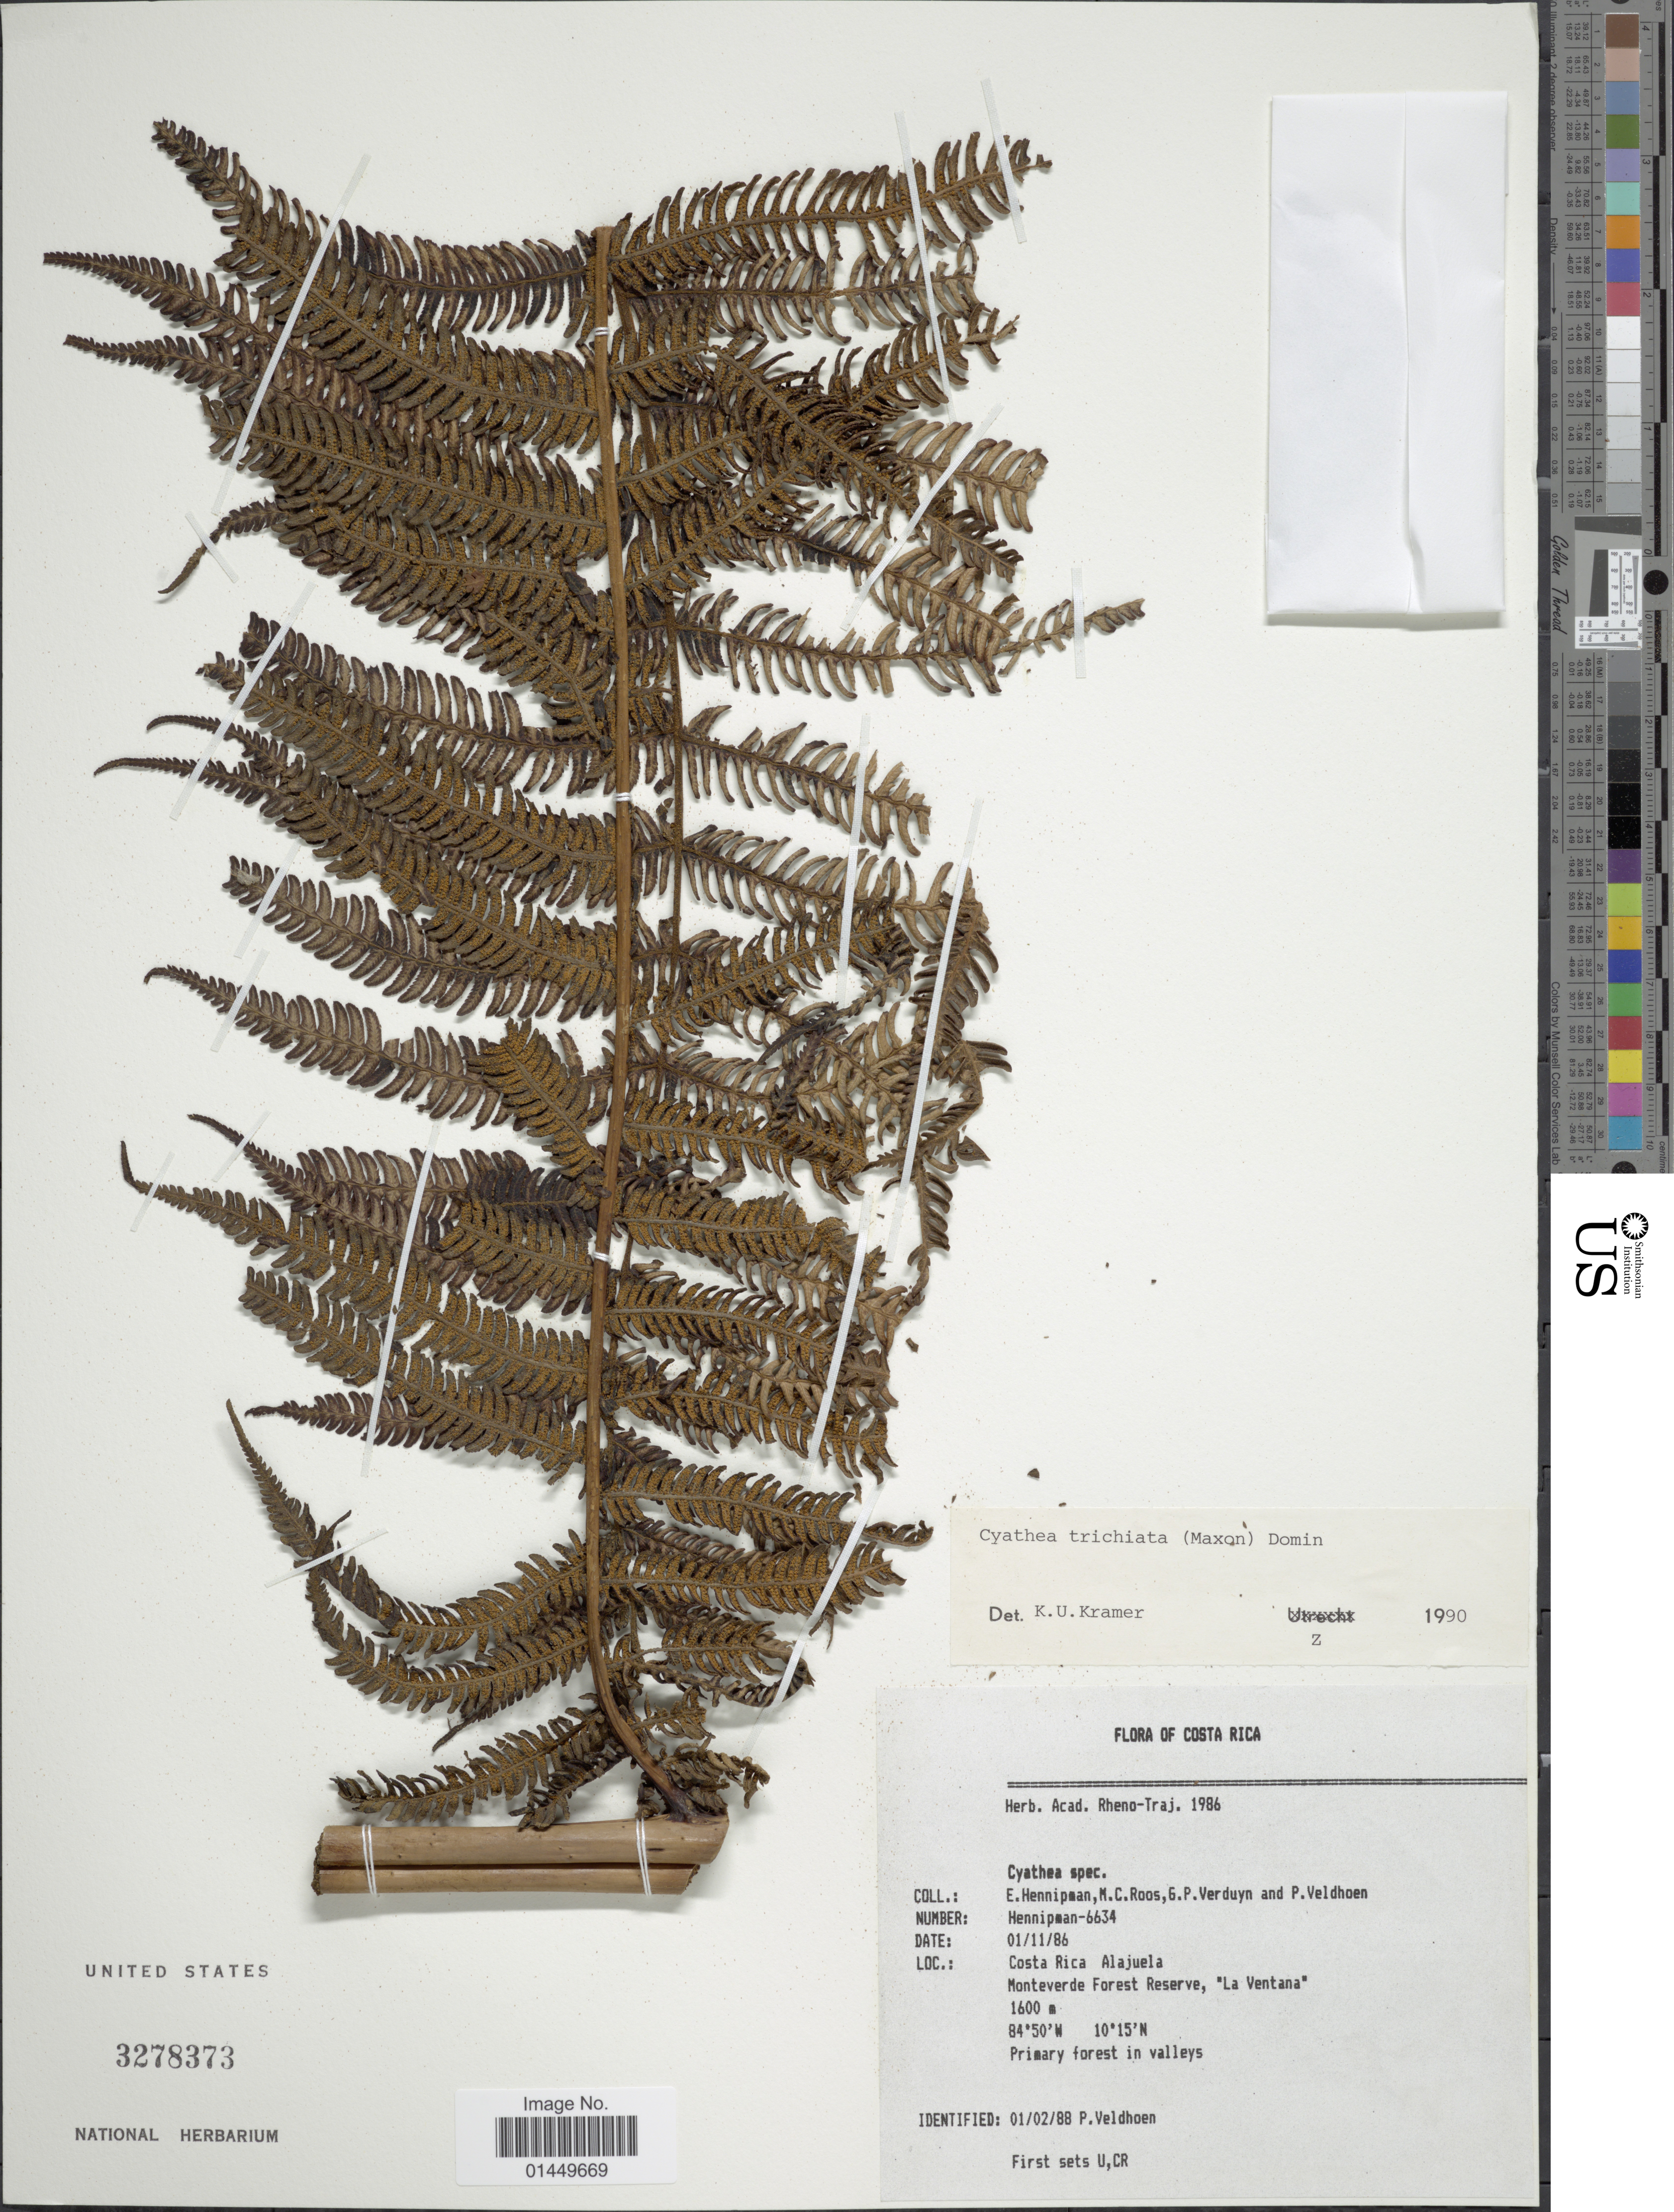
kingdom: Plantae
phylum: Tracheophyta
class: Polypodiopsida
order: Cyatheales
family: Cyatheaceae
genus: Cyathea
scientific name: Cyathea trichiata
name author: (Maxon) Domin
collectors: E. Hennipman, M. C. Roos, G. Verduyn & P. Veldhoen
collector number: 6634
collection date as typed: Transcribed d/m/y: 1/11/86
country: Costa Rica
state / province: Alajuela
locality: Monteverde Forest Reserva, La Ventana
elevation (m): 1600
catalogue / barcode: US 3278373